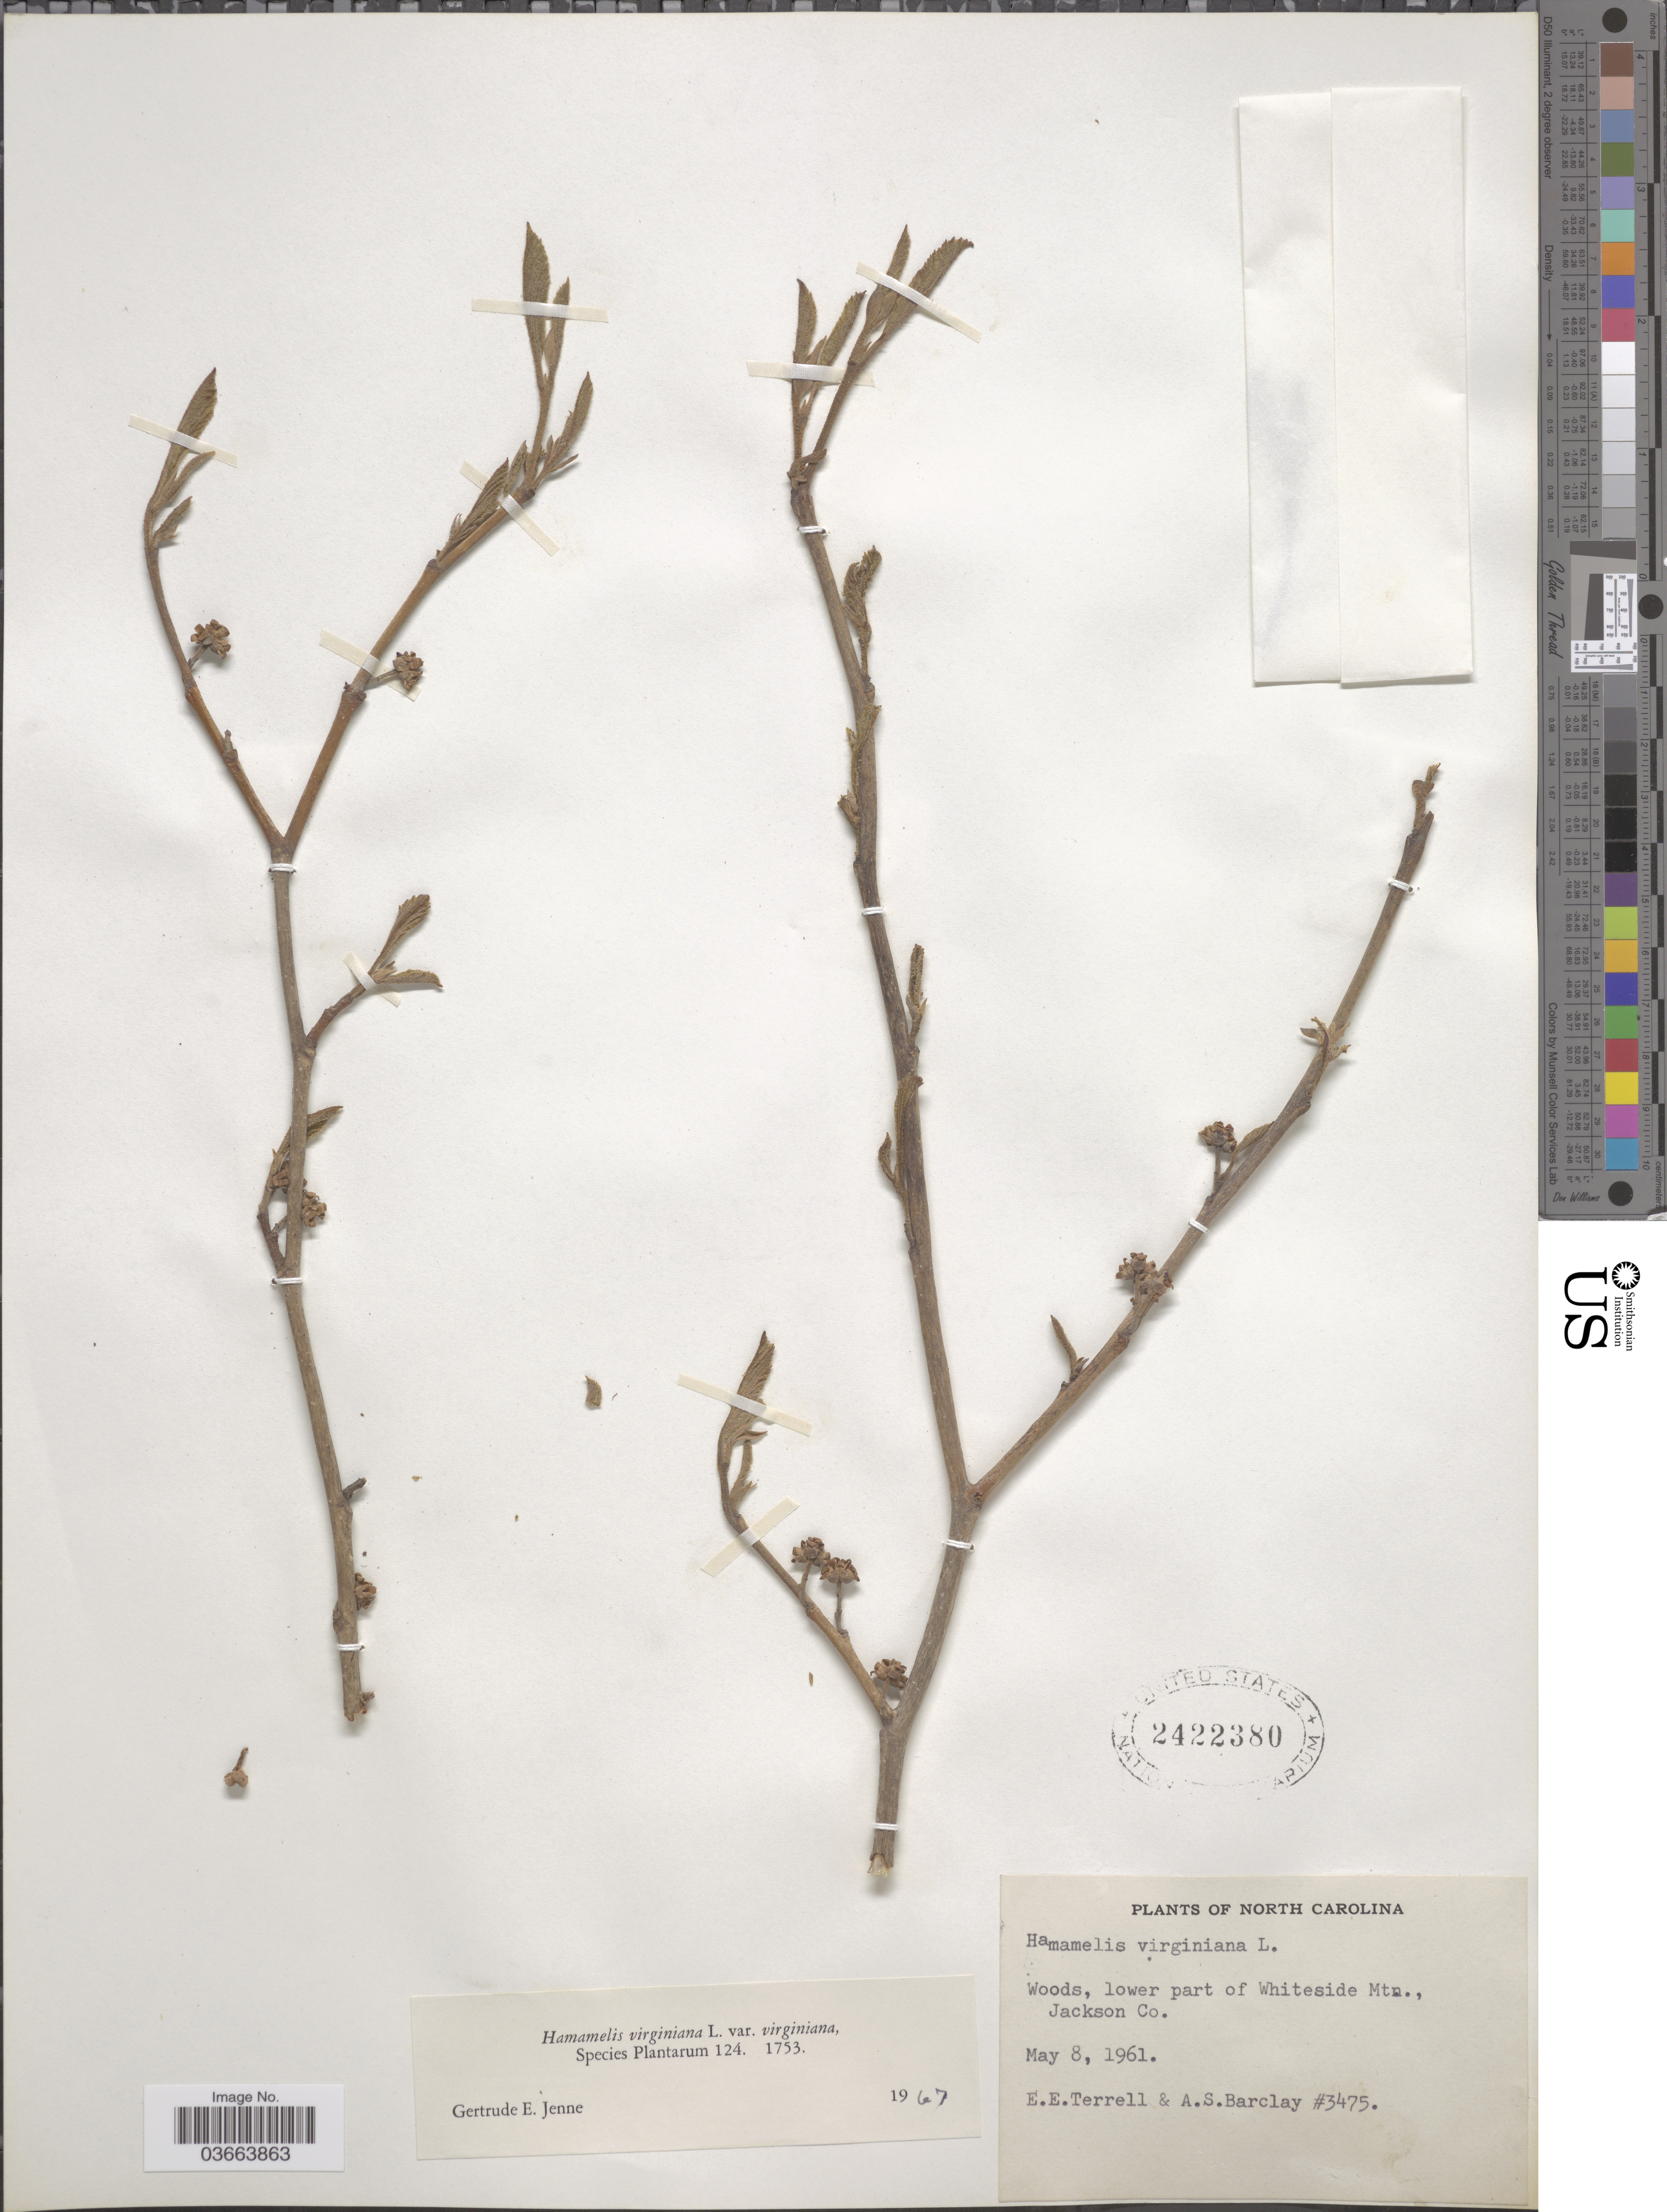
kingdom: Plantae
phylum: Tracheophyta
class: Magnoliopsida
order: Saxifragales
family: Hamamelidaceae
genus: Hamamelis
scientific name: Hamamelis virginiana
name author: L.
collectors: E. E. Terrell & A. S. Barclay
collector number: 3475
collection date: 1961-05-08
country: United States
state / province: North Carolina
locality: Lower part of Whiteside Mtn., Jackson Co.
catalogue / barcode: US 2422380